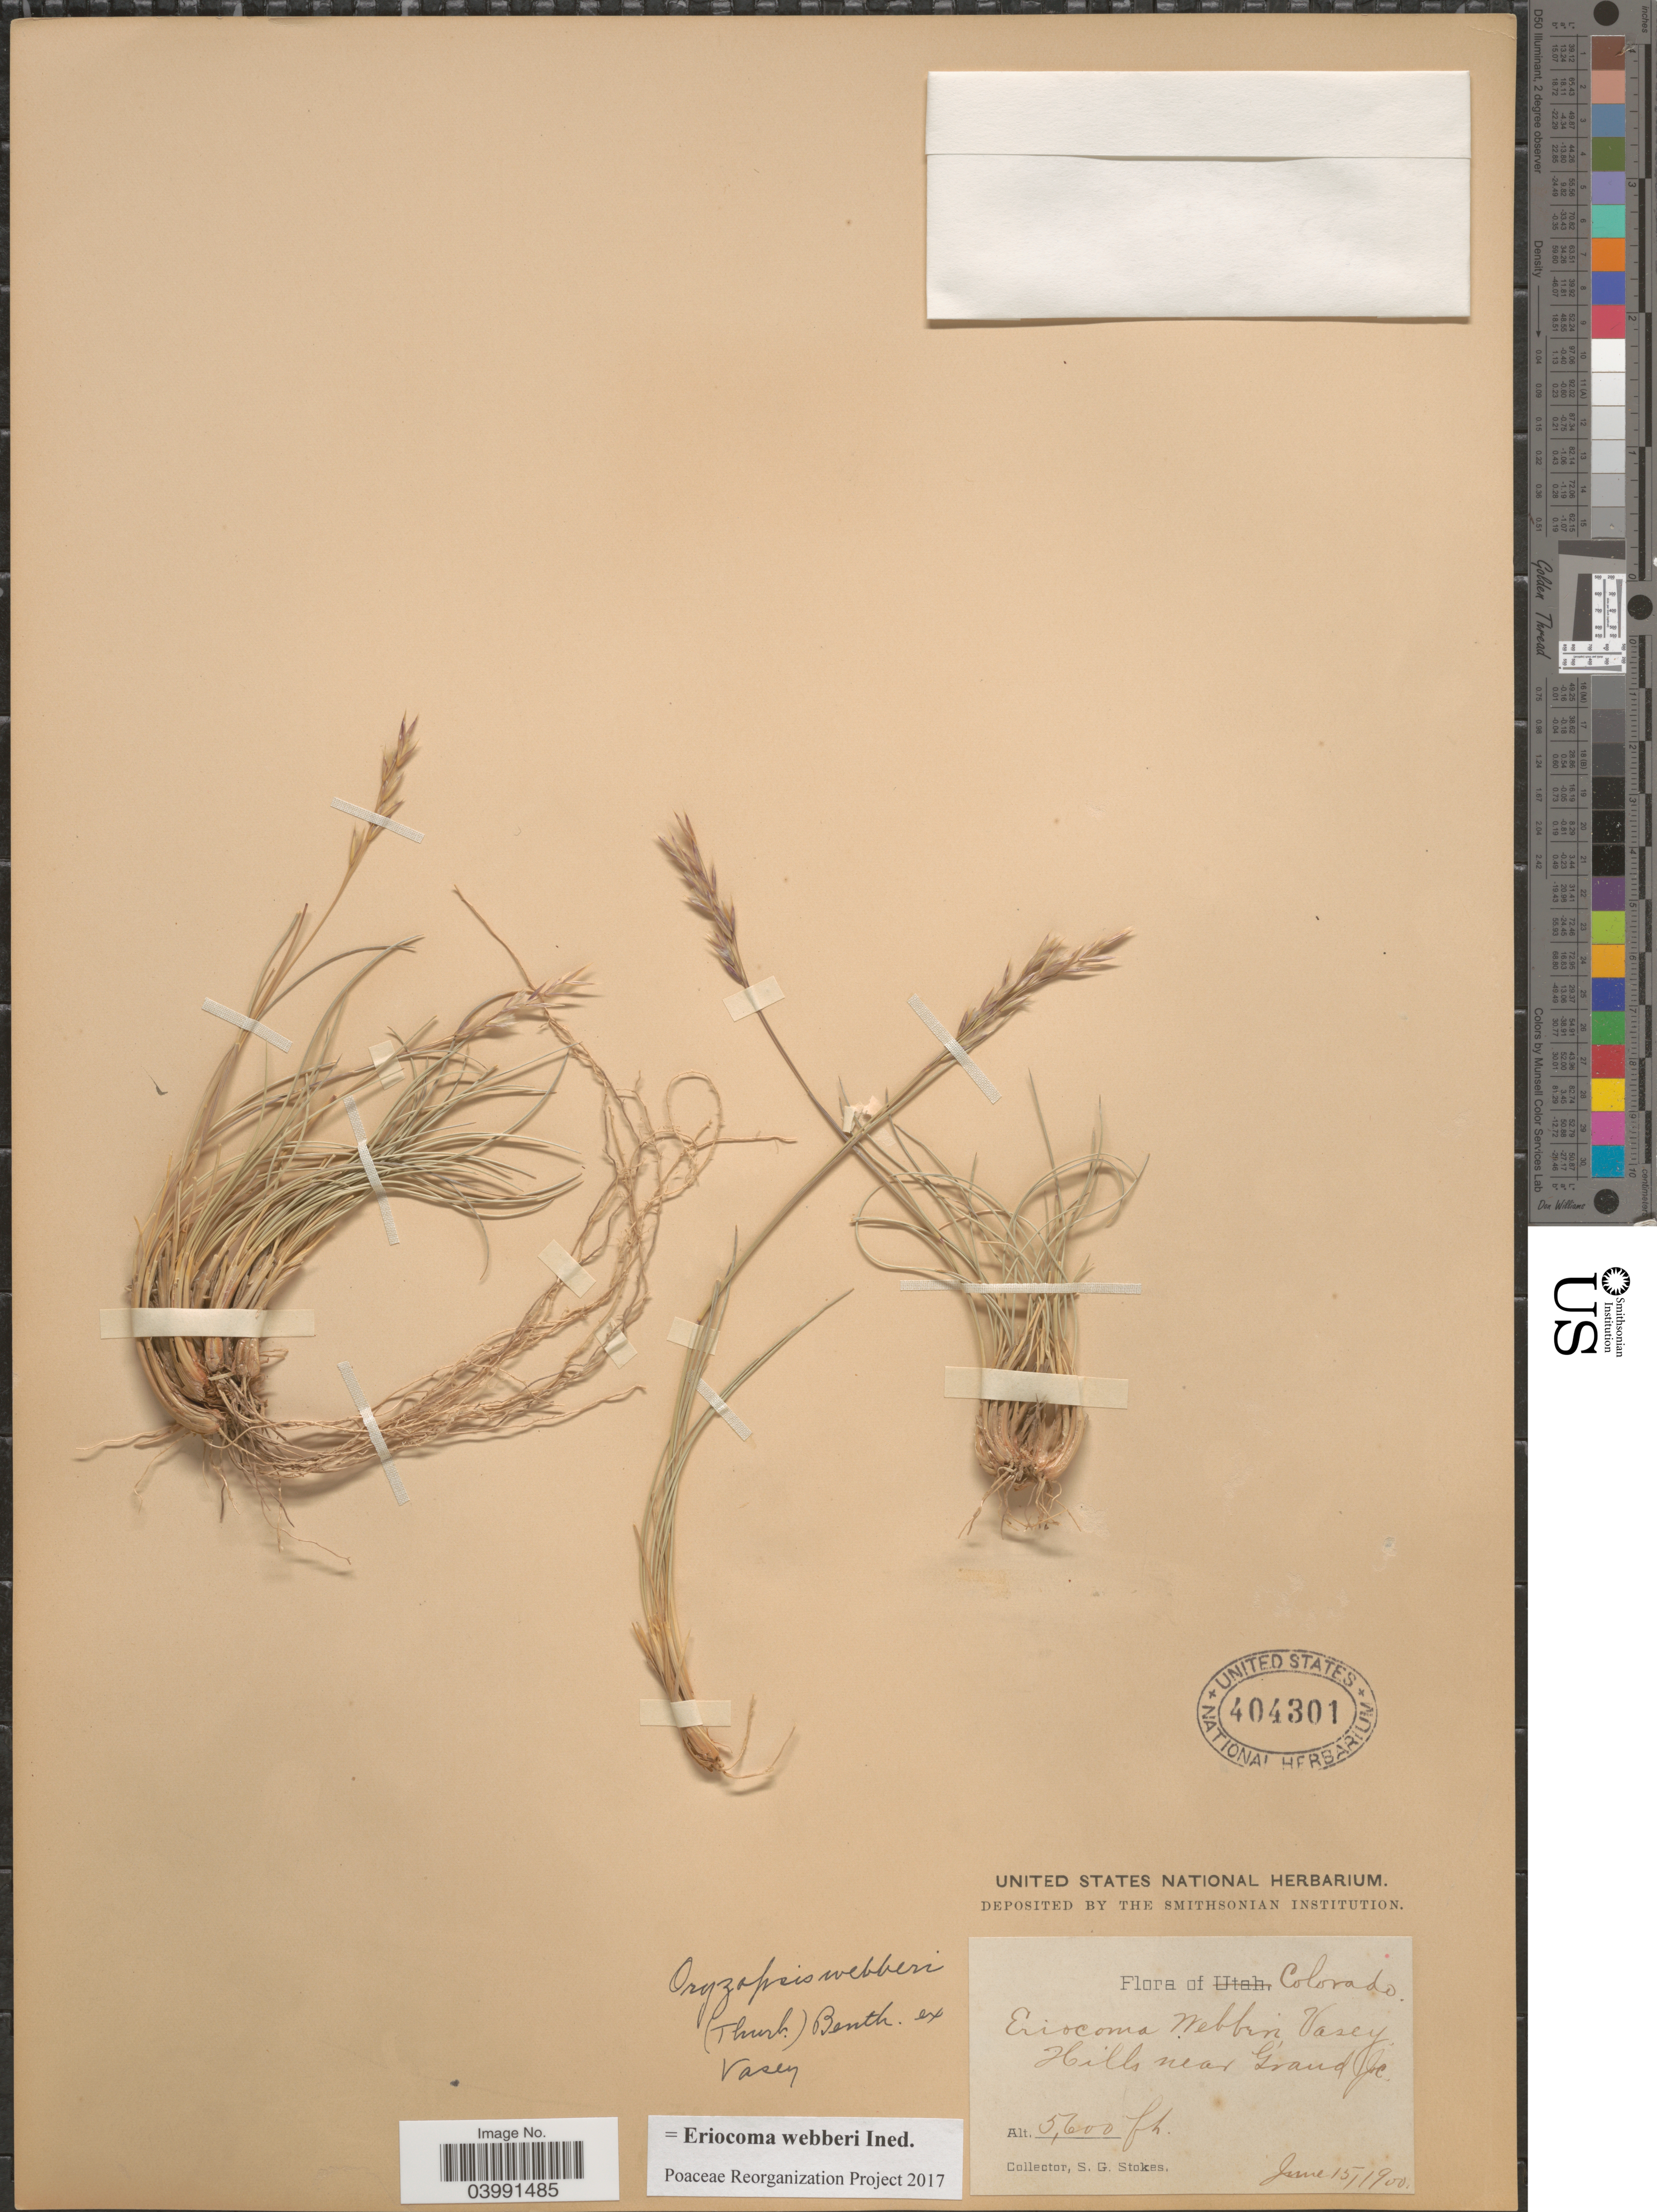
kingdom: Plantae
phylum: Tracheophyta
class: Liliopsida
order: Poales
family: Poaceae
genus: Eriocoma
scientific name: Eriocoma webberi ined.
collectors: S. G. Stokes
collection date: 1900-06-15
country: United States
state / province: Colorado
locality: Hills near Grand Jct.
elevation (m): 1707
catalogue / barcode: US 404301